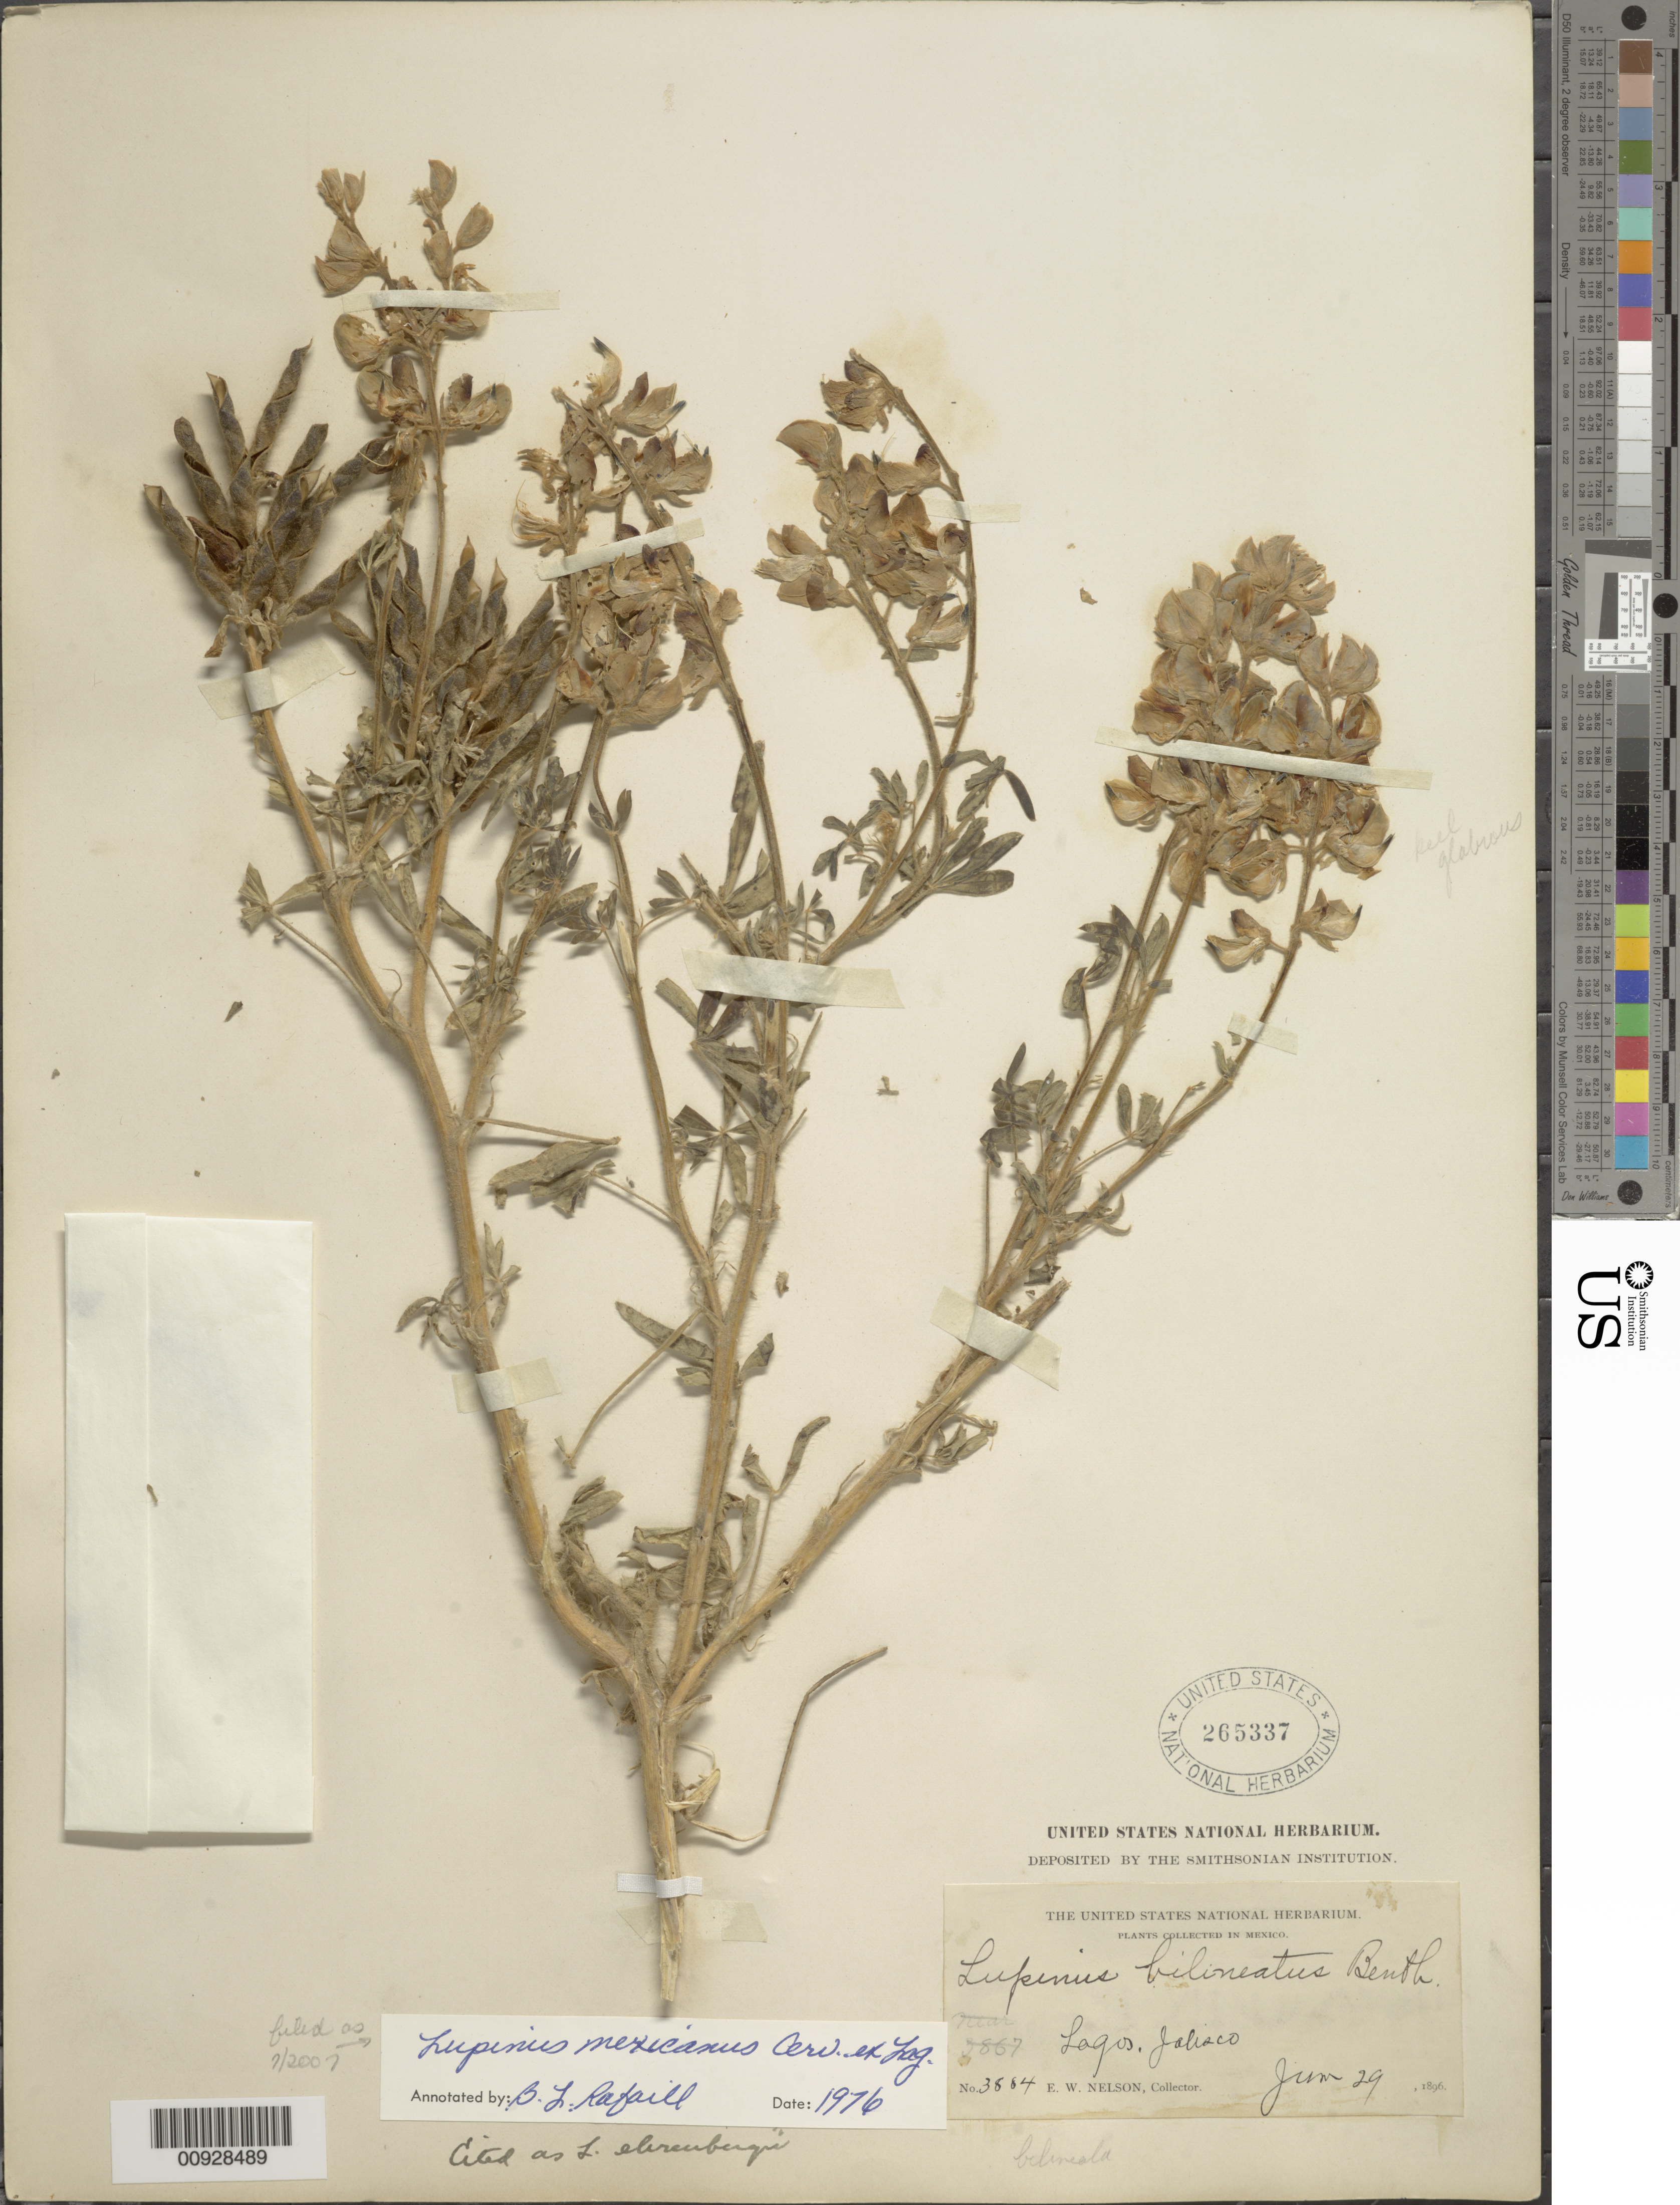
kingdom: Plantae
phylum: Tracheophyta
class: Magnoliopsida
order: Fabales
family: Fabaceae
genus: Lupinus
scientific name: Lupinus mexicanus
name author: Cerv. ex Lag.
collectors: E. W. Nelson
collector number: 3884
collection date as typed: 29 Jun 1896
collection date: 1896-06-29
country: Mexico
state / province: Jalisco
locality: Lagos, Jalisco.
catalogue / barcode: US 265337